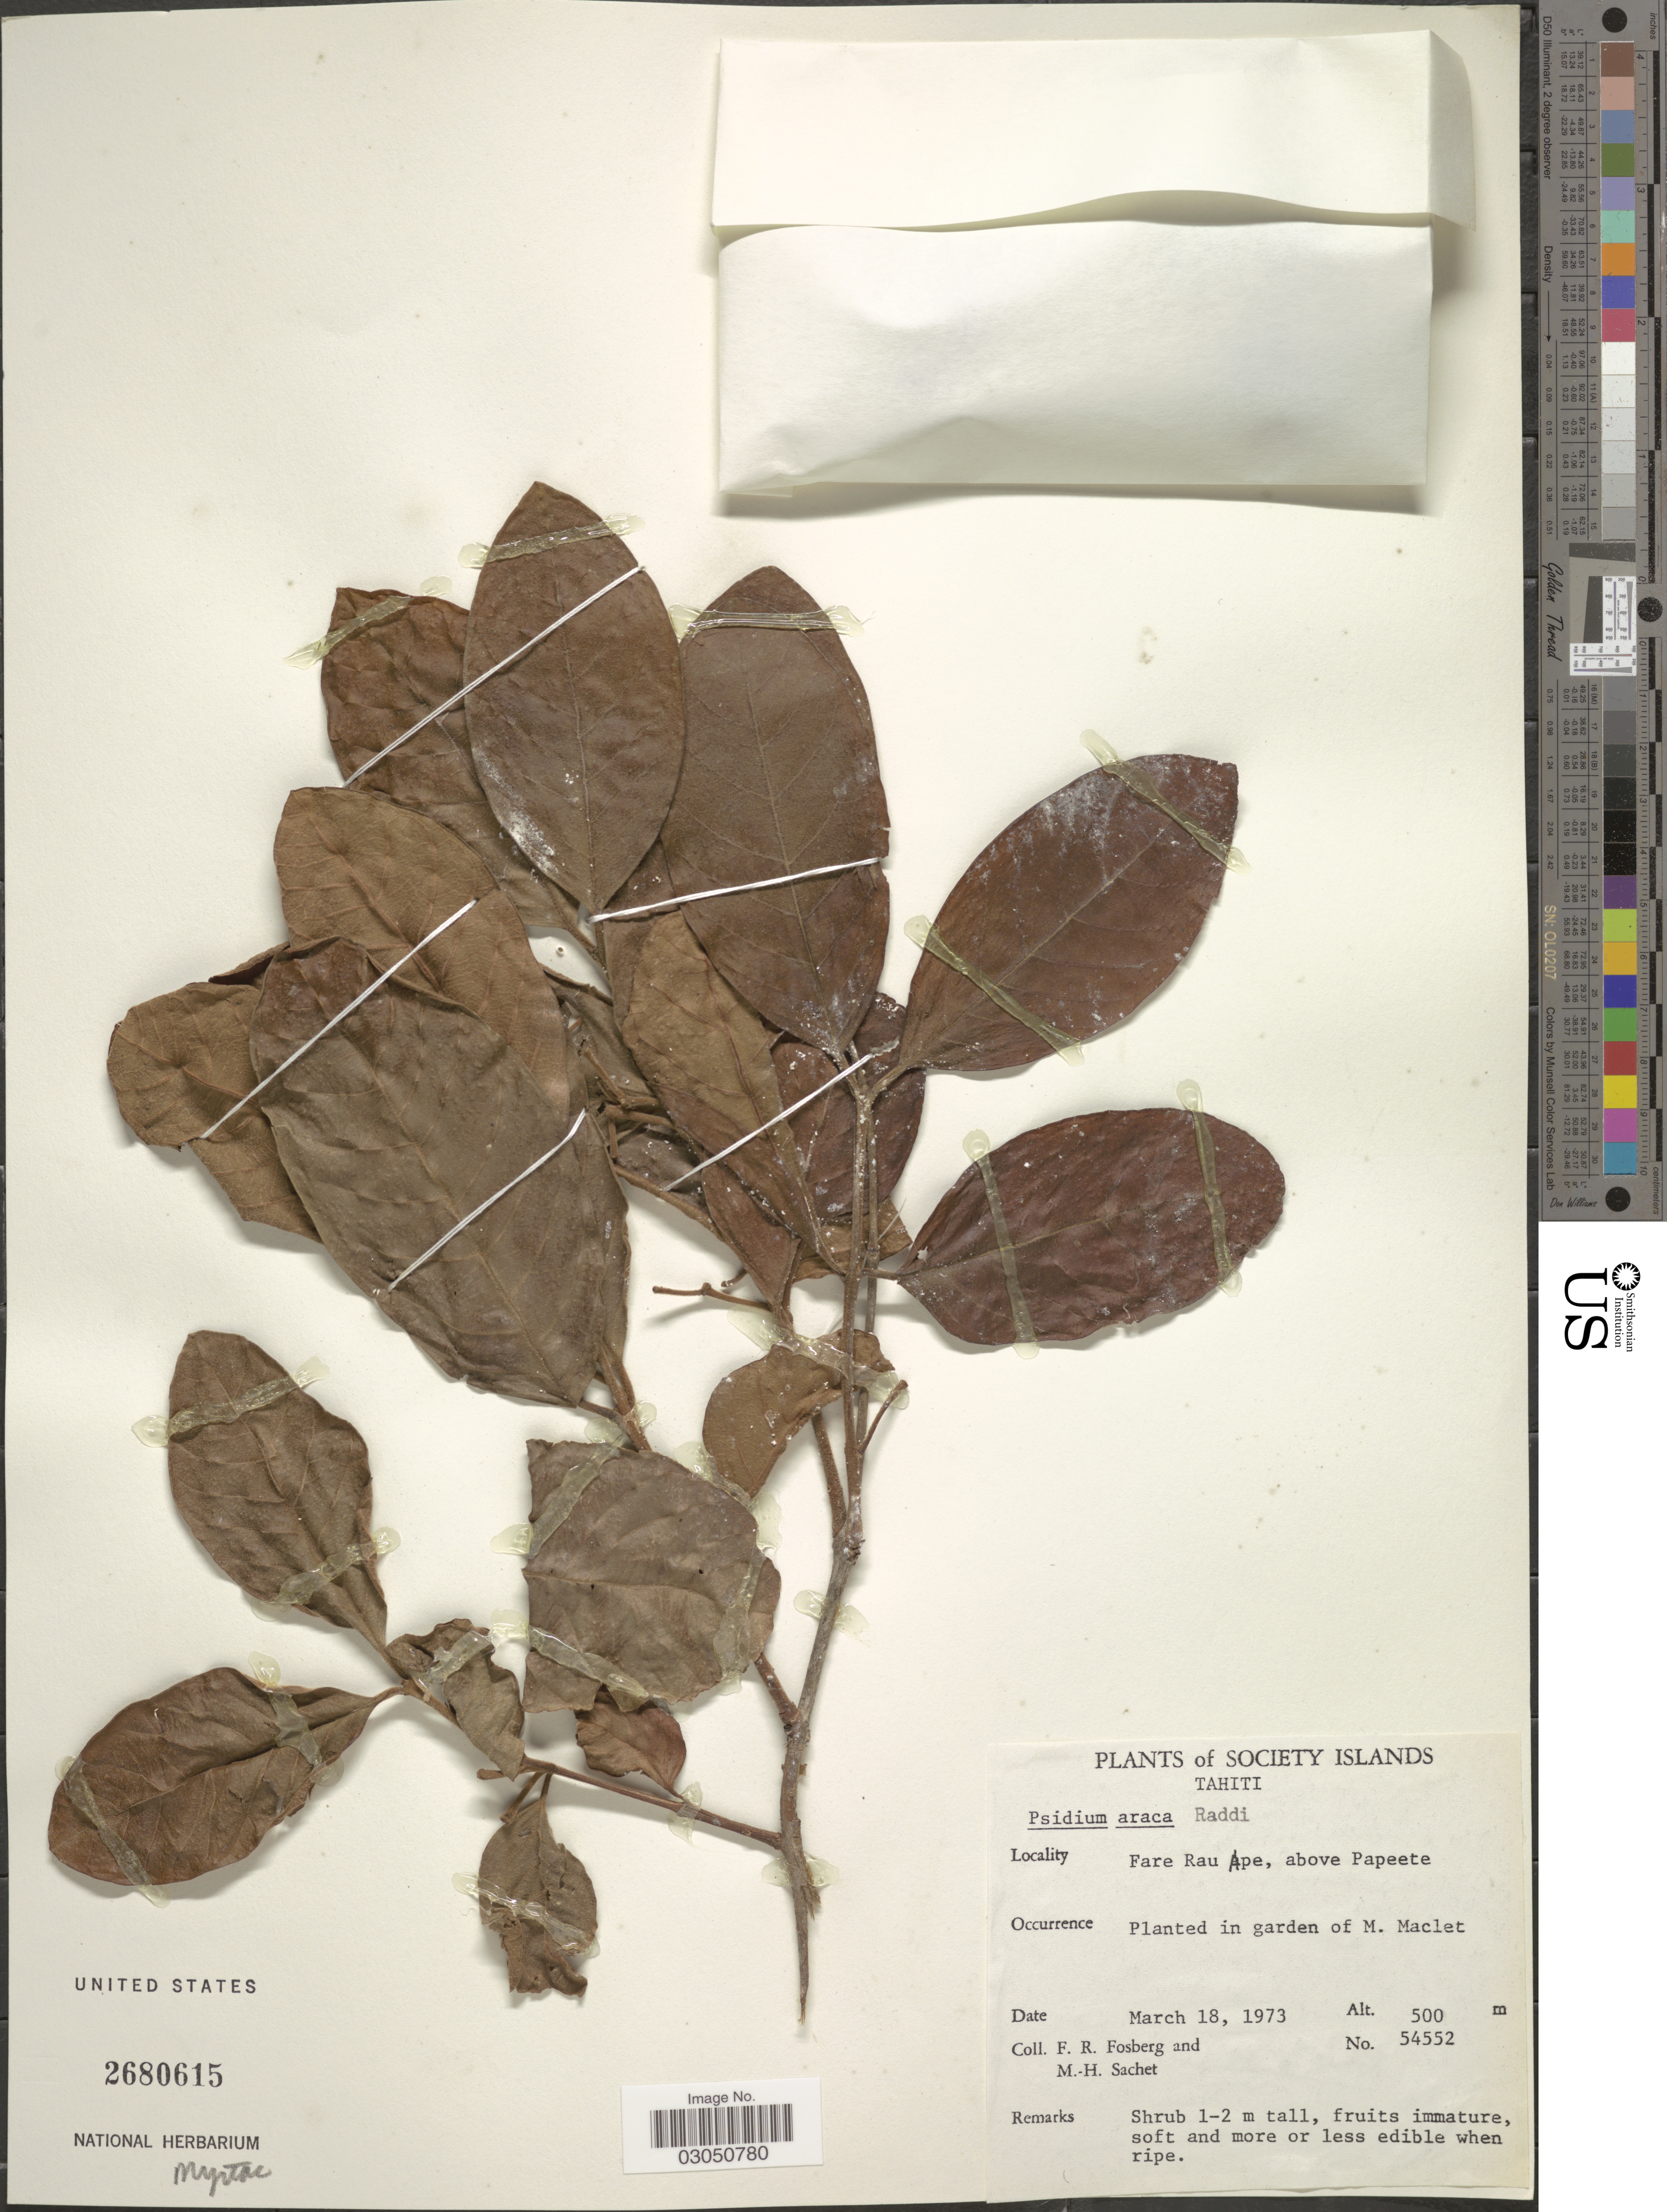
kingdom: Plantae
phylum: Tracheophyta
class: Magnoliopsida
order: Myrtales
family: Myrtaceae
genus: Psidium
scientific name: Psidium araca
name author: Raddi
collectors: F. R. Fosberg & M.-H. Sachet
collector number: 54552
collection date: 1973-03-18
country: French Polynesia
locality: Society Islands, Tahiti. Fare Rau Ape, above Papeete. Planted in garden of M. Maclet.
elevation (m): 500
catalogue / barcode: US 2680615